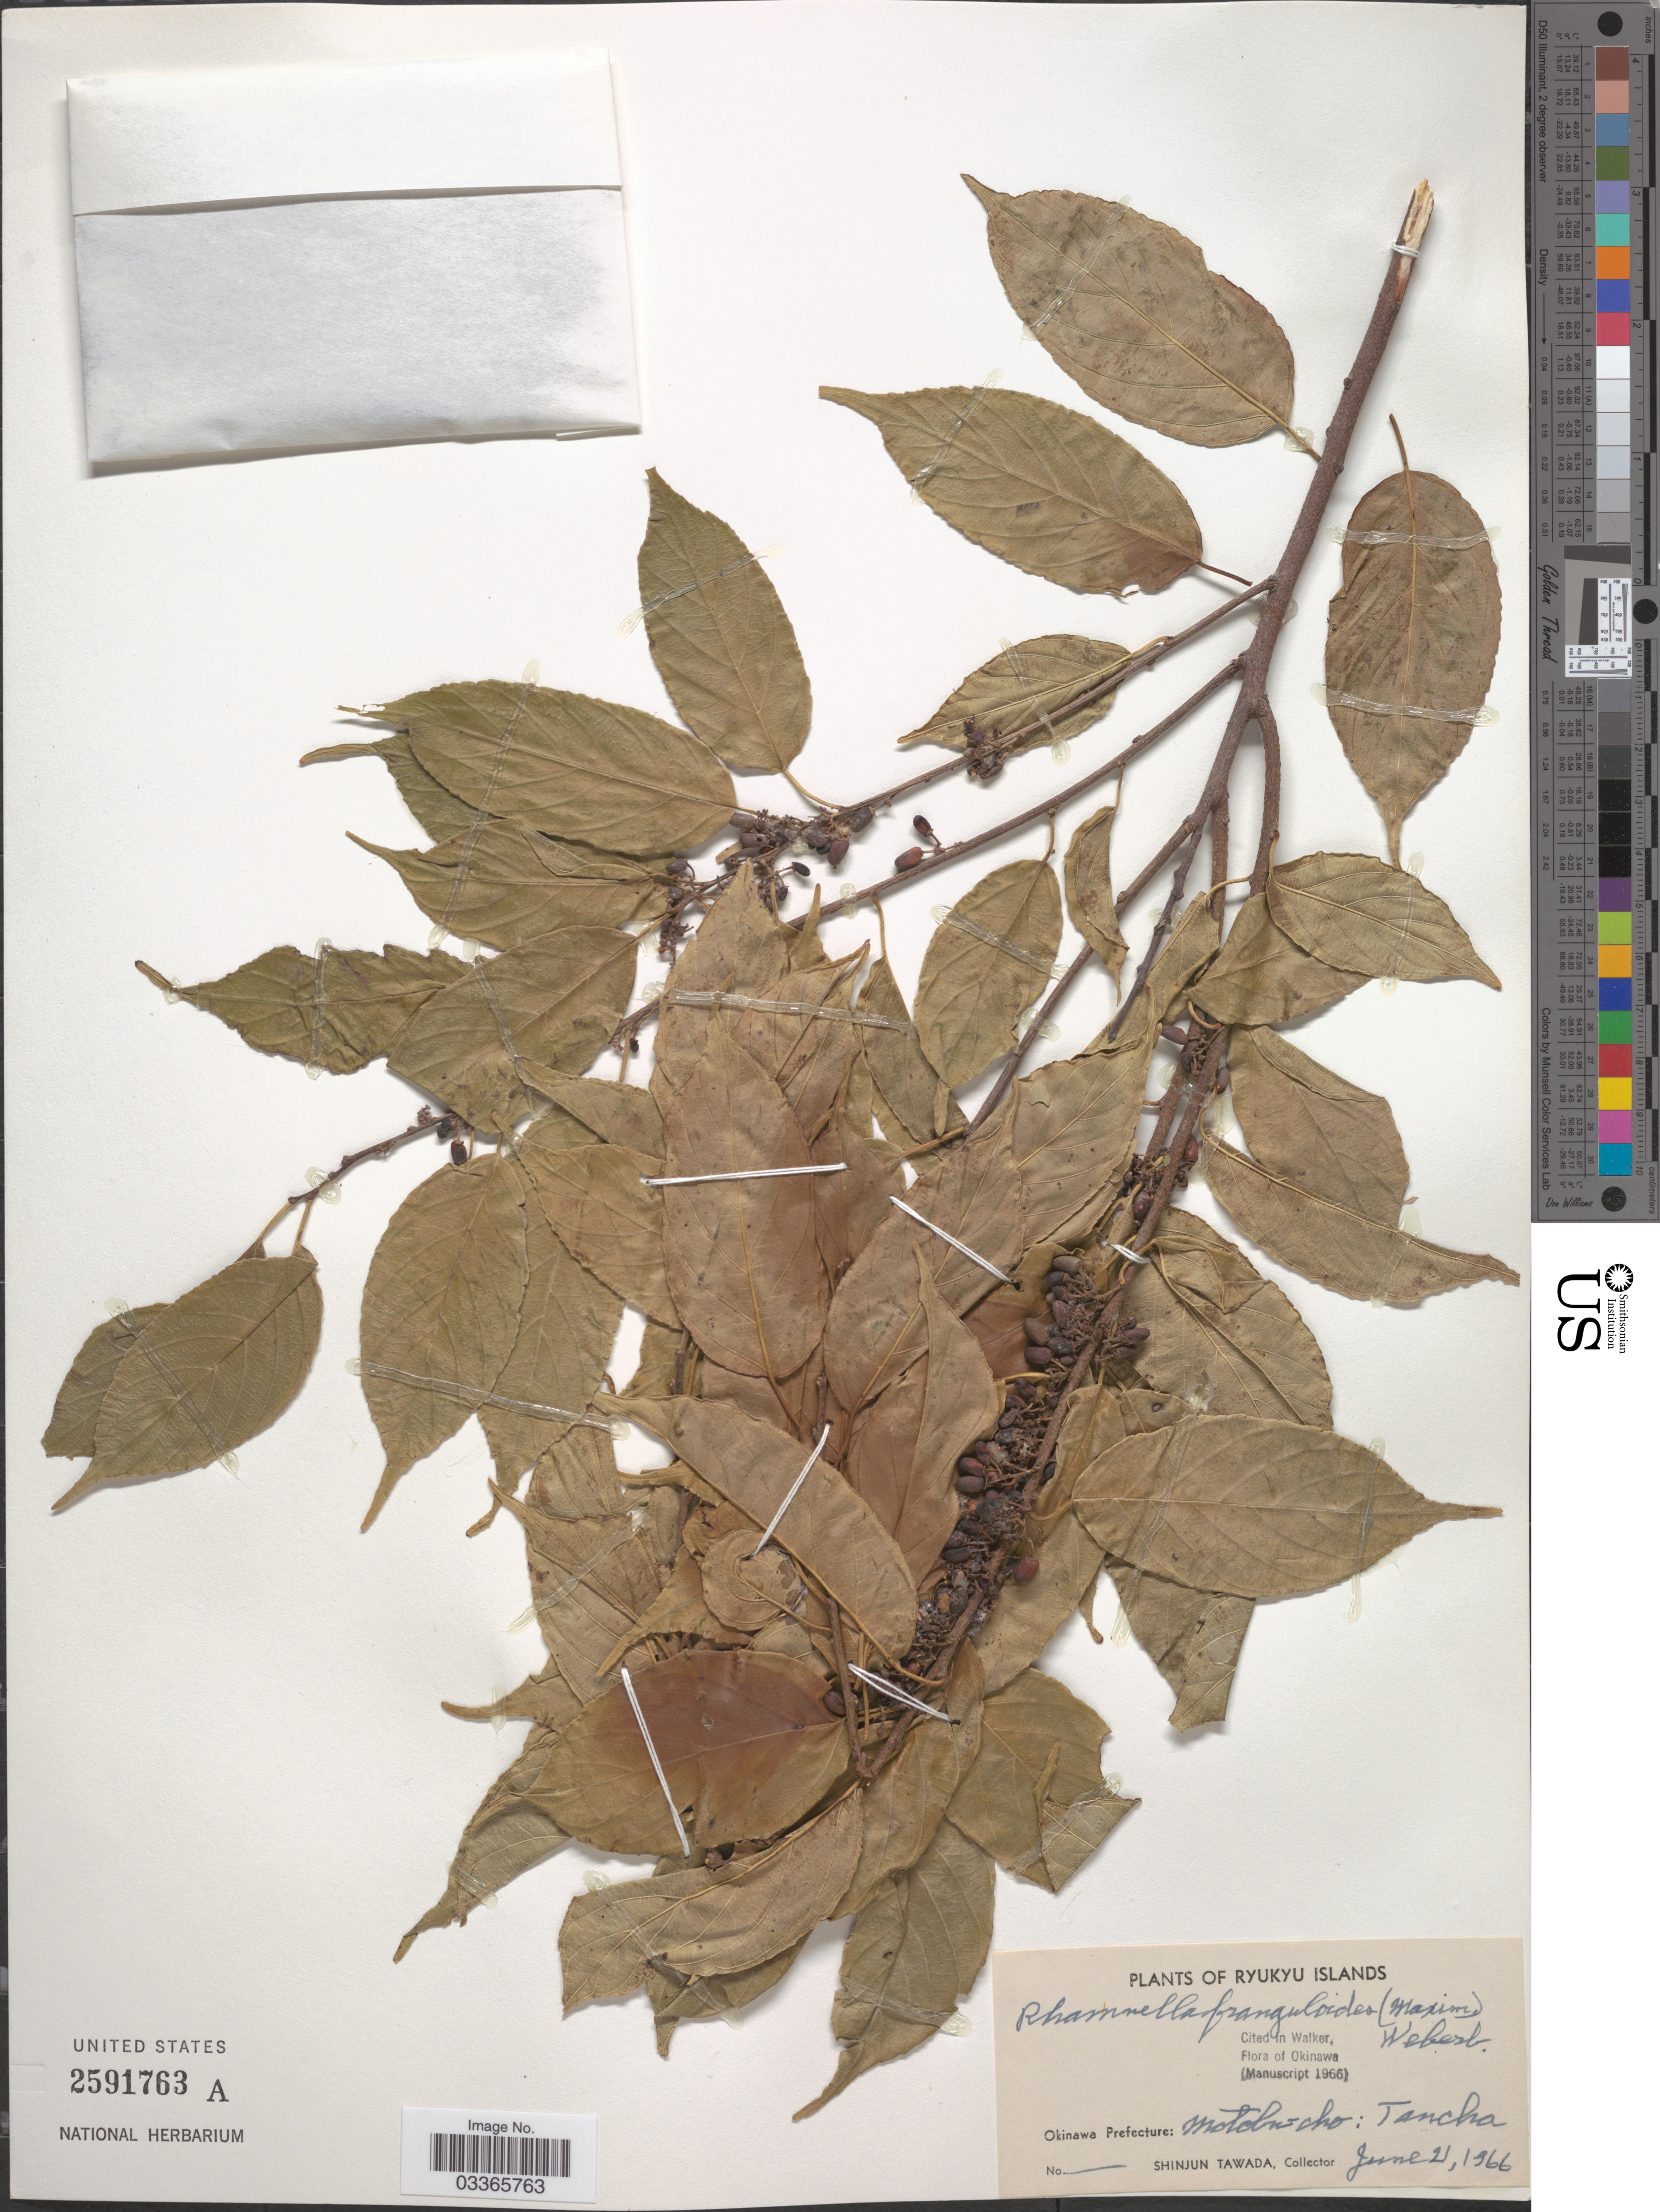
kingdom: Plantae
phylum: Tracheophyta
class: Magnoliopsida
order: Rosales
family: Rhamnaceae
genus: Rhamnella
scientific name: Rhamnella franguloides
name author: (Maxim.) Weberb.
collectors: S. Tawada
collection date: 1966-06-21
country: Japan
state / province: Okinawa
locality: Ryukyu Islands. Okinawa Prefecture: Motobu-cho: Tancha.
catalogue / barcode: US 2591763A